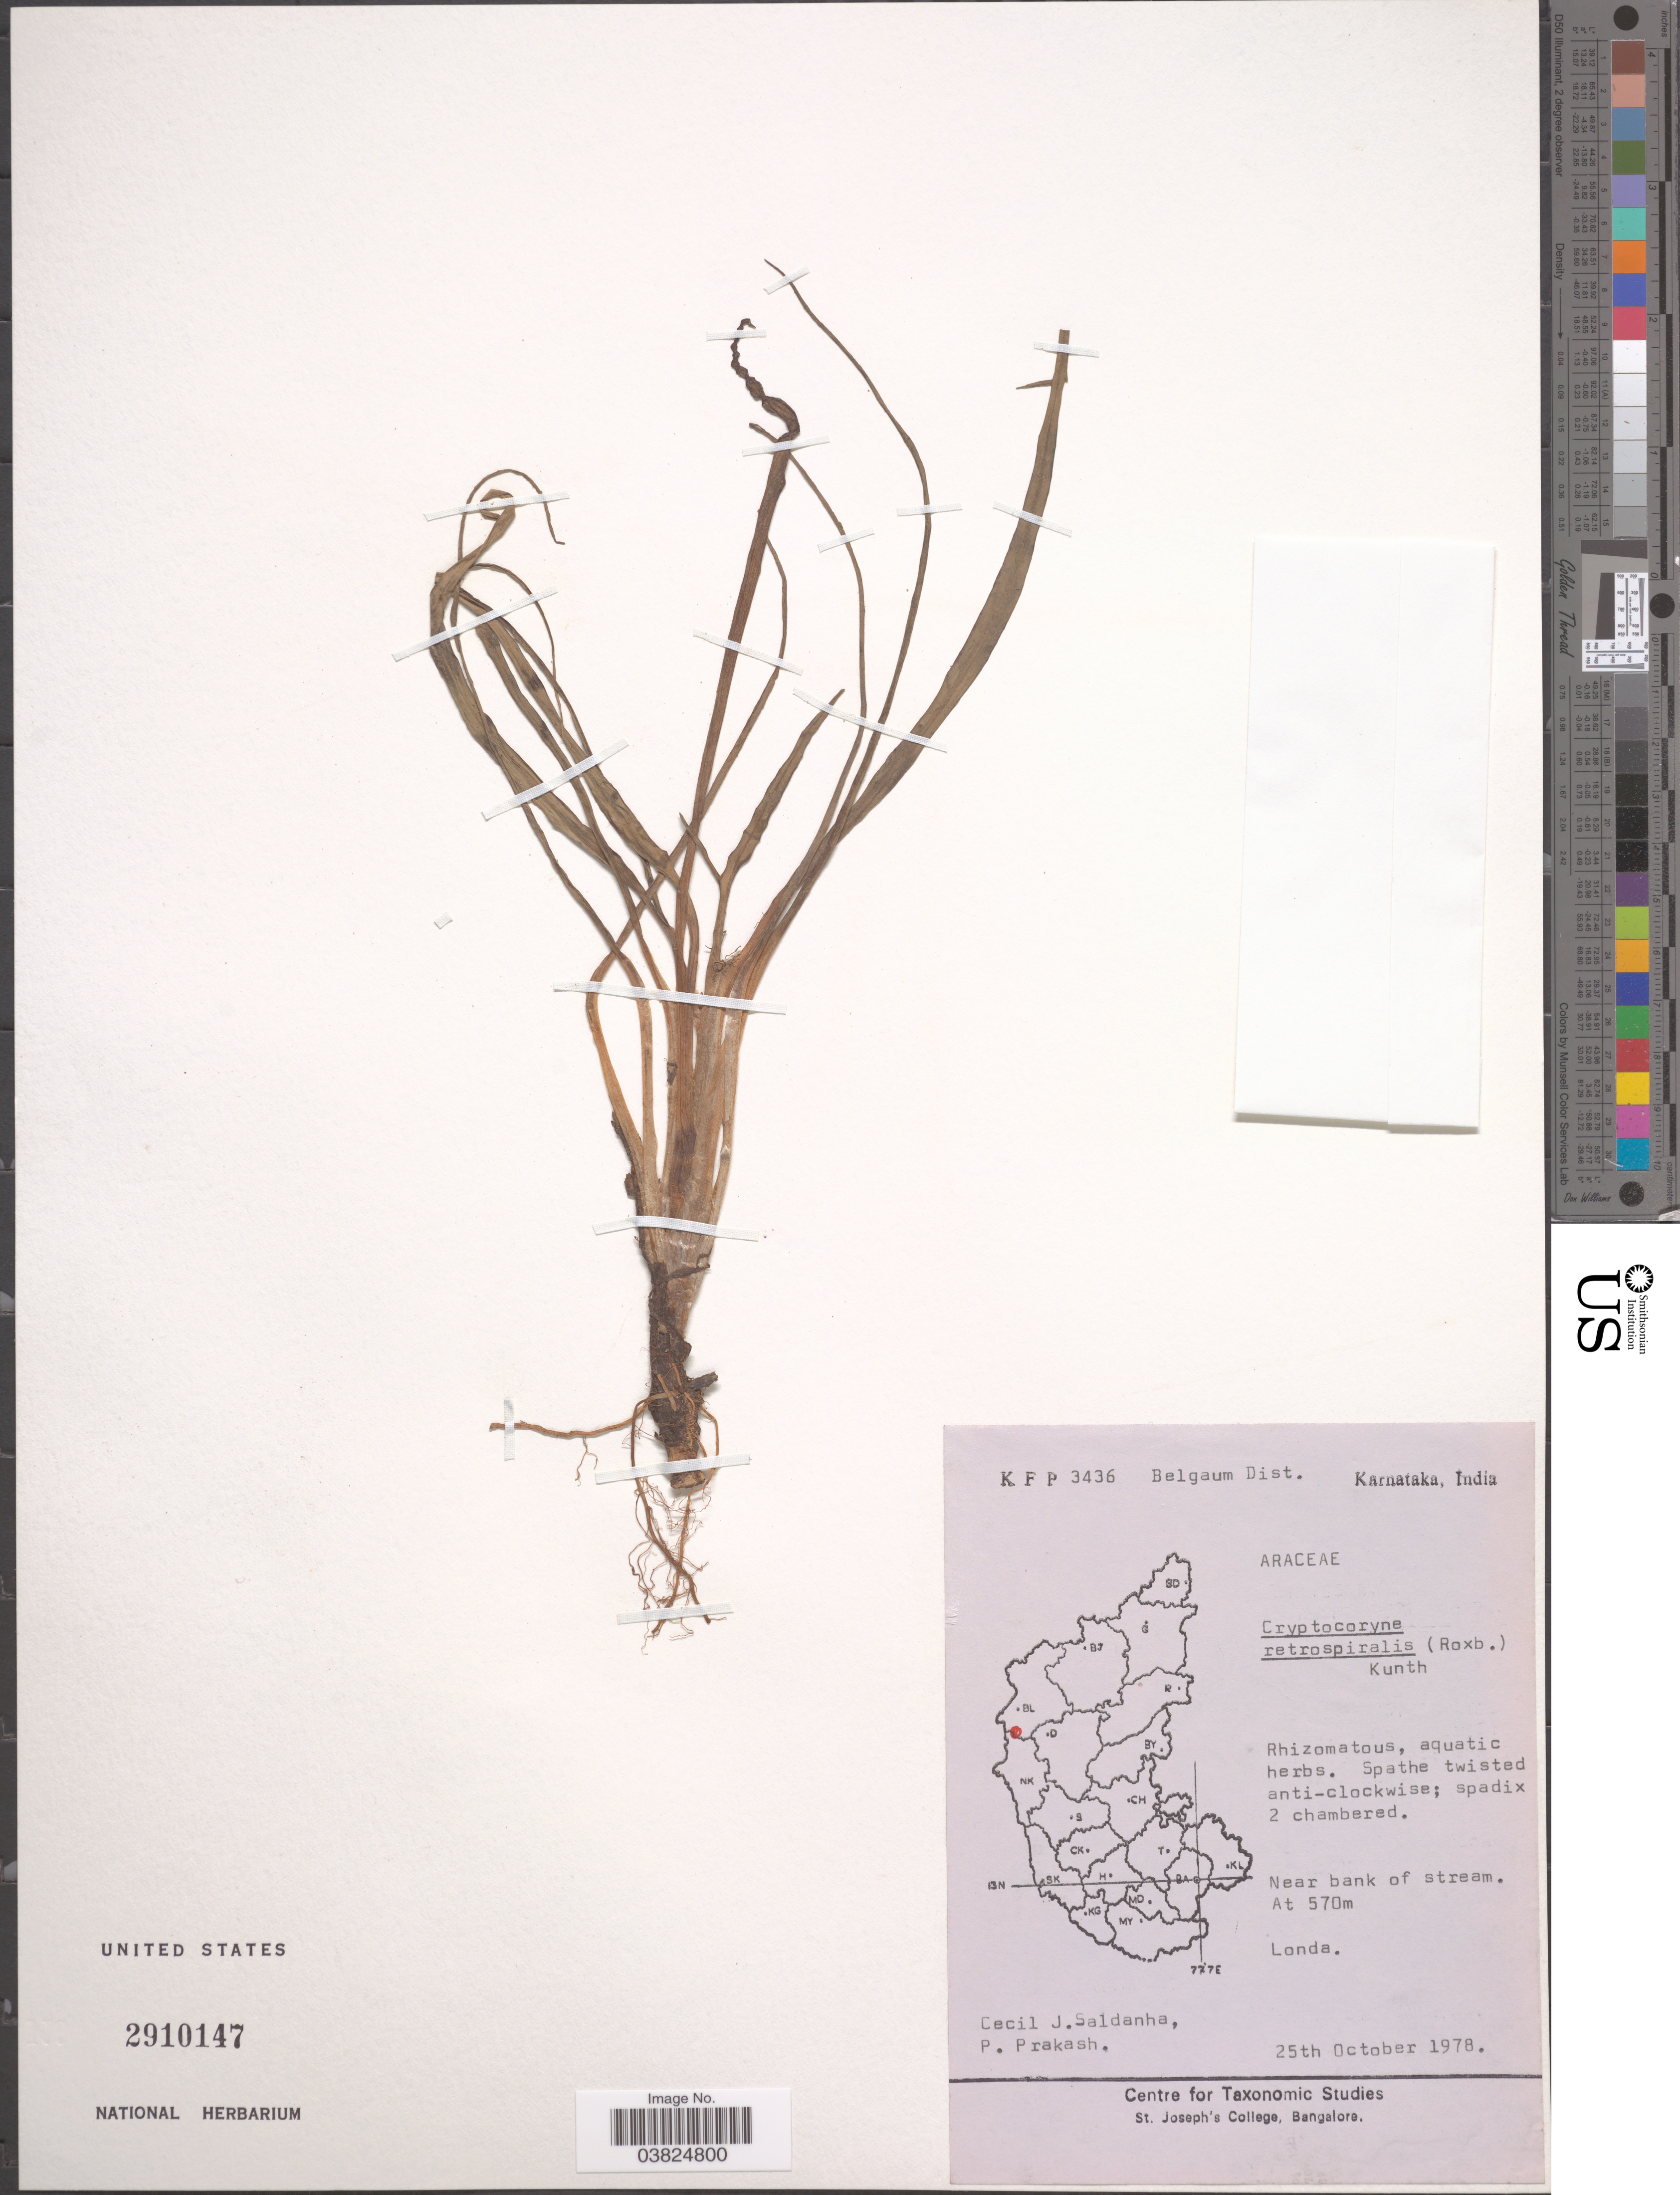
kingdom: Plantae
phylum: Tracheophyta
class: Liliopsida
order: Alismatales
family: Araceae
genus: Cryptocoryne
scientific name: Cryptocoryne retrospiralis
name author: (Roxb.) Kunth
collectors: C. J. Saldanha & P. Prakash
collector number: KFP3436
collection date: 1978-10-25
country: India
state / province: Karnataka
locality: Belgaum Dist. Near bank of stream. Londa.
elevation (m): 570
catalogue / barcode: US 2910147